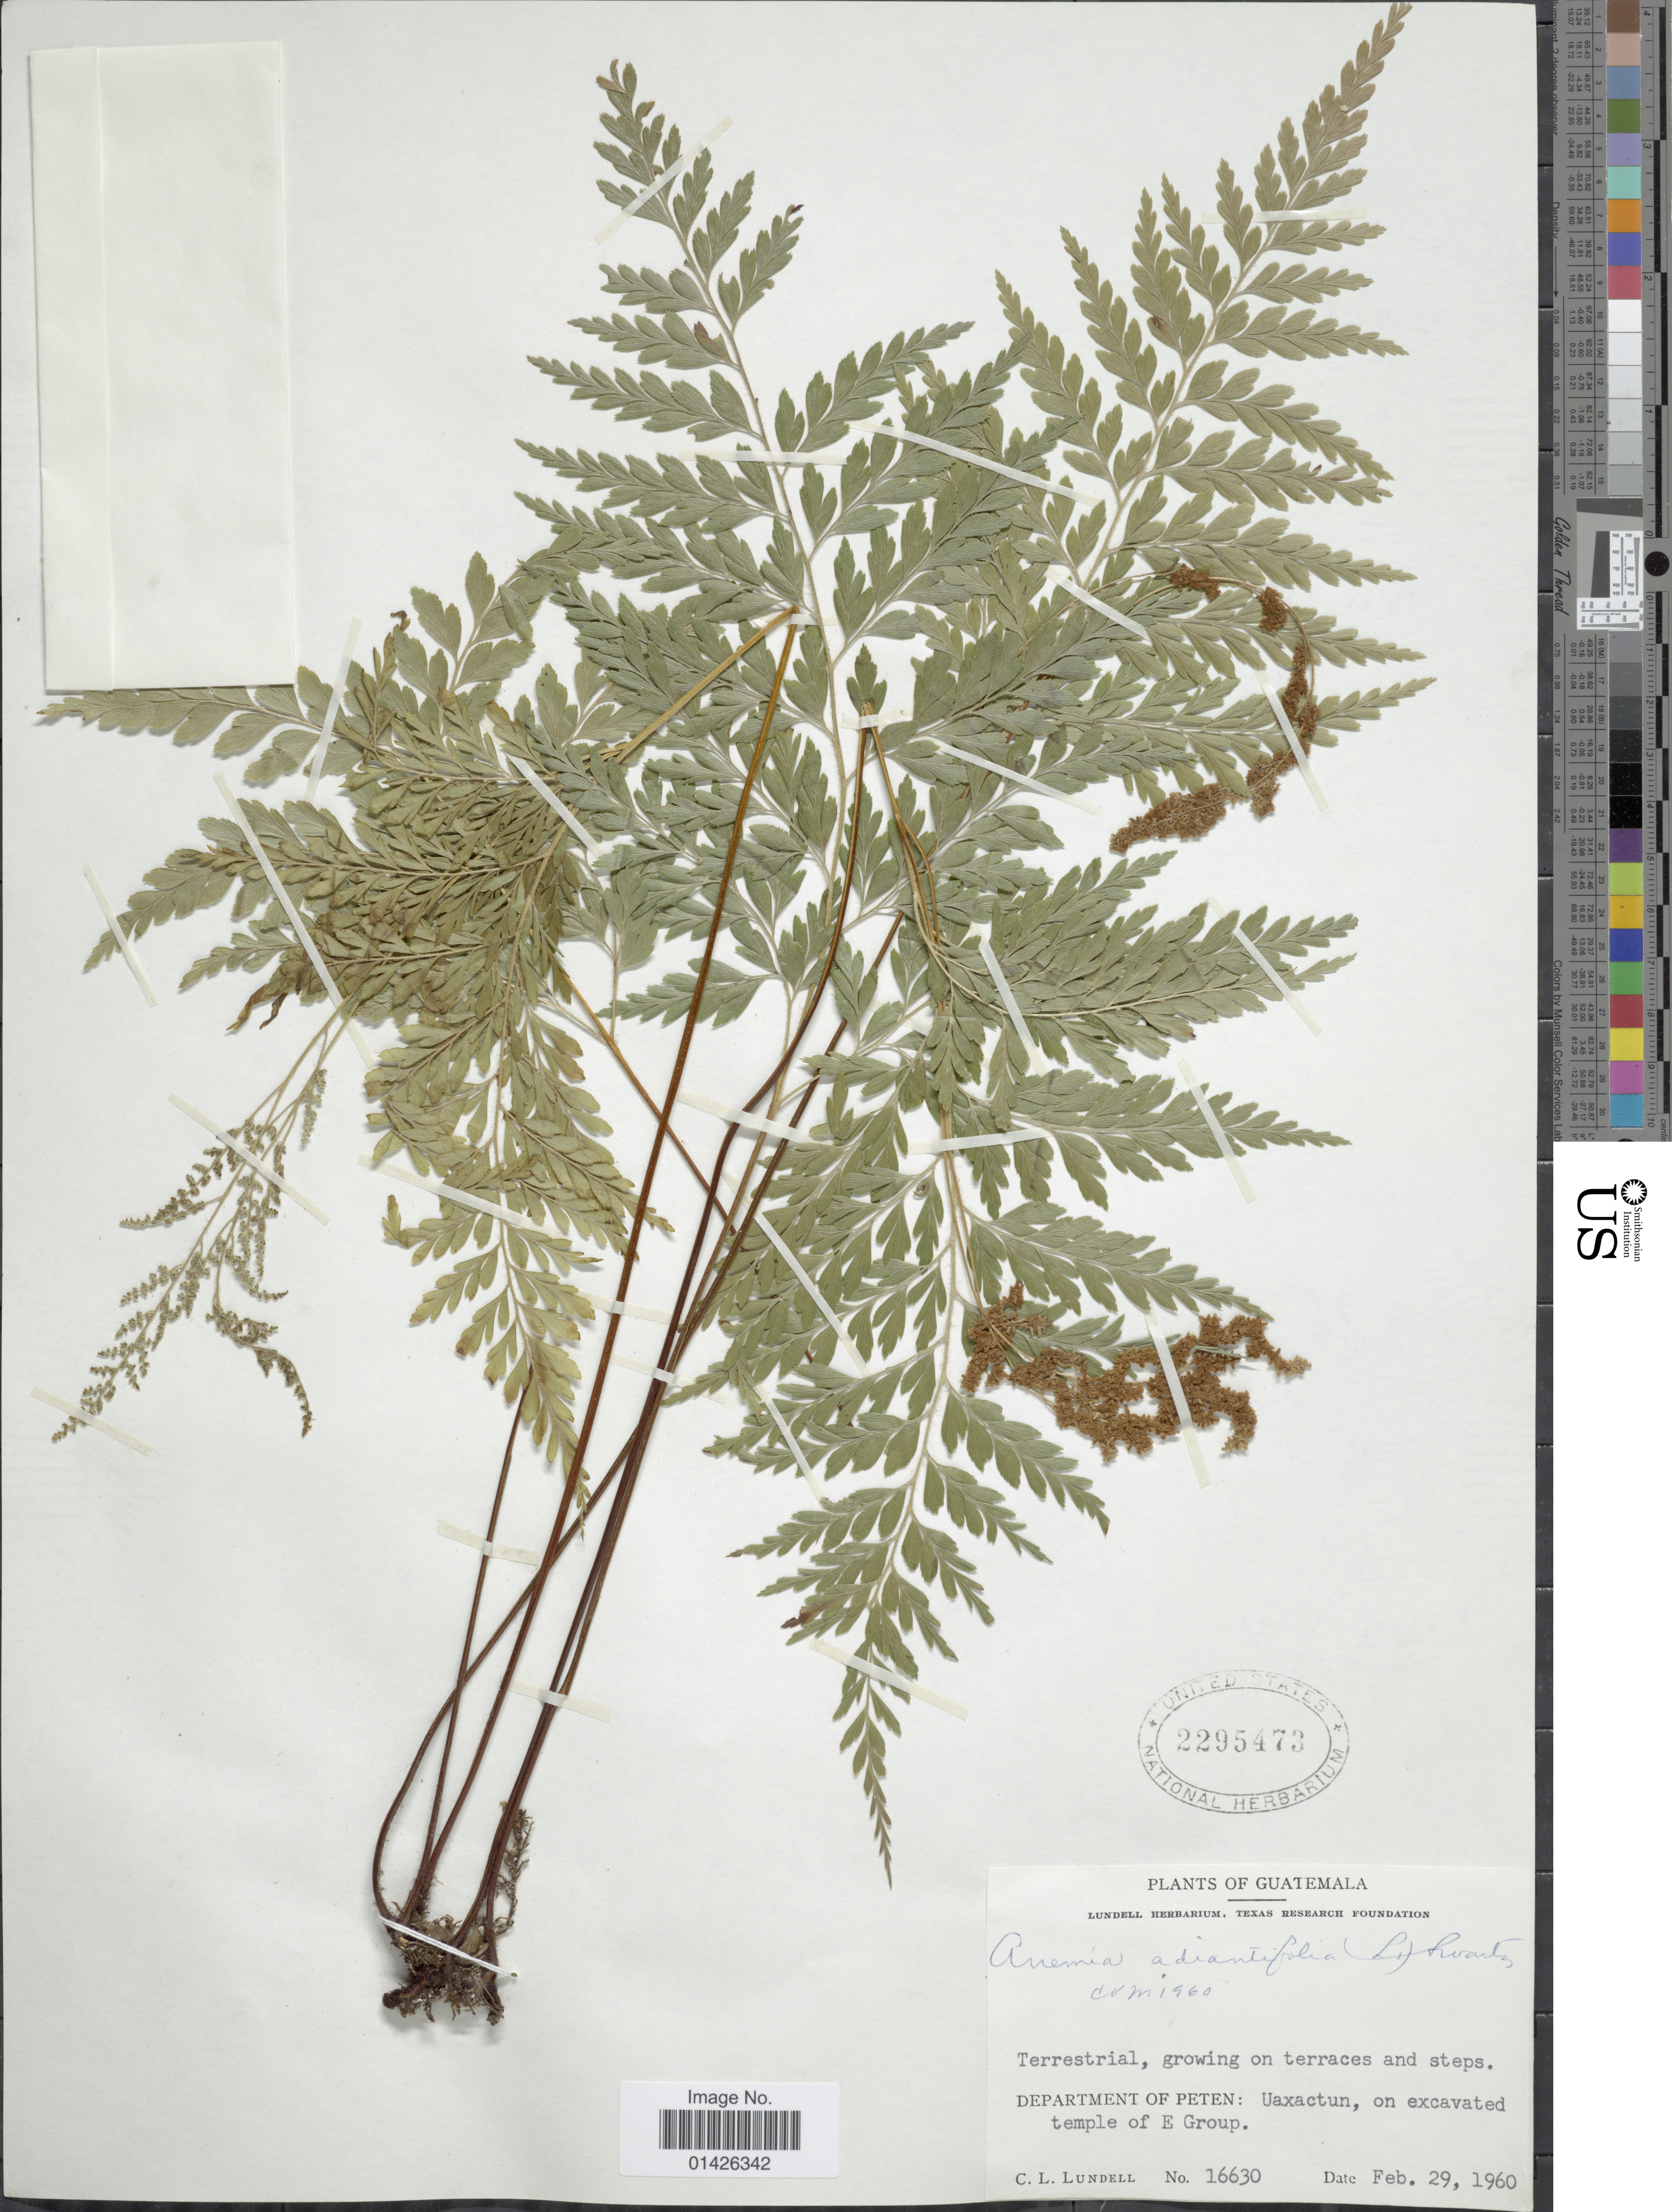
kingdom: Plantae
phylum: Tracheophyta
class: Polypodiopsida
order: Schizaeales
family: Anemiaceae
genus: Anemia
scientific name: Anemia adiantifolia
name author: (L.) Sw.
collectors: C. L. Lundell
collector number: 16630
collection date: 1960-02-29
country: Guatemala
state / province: El Petén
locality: Department of Peten: Uaxactun, on excvated temple of E group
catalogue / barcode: US 2295473